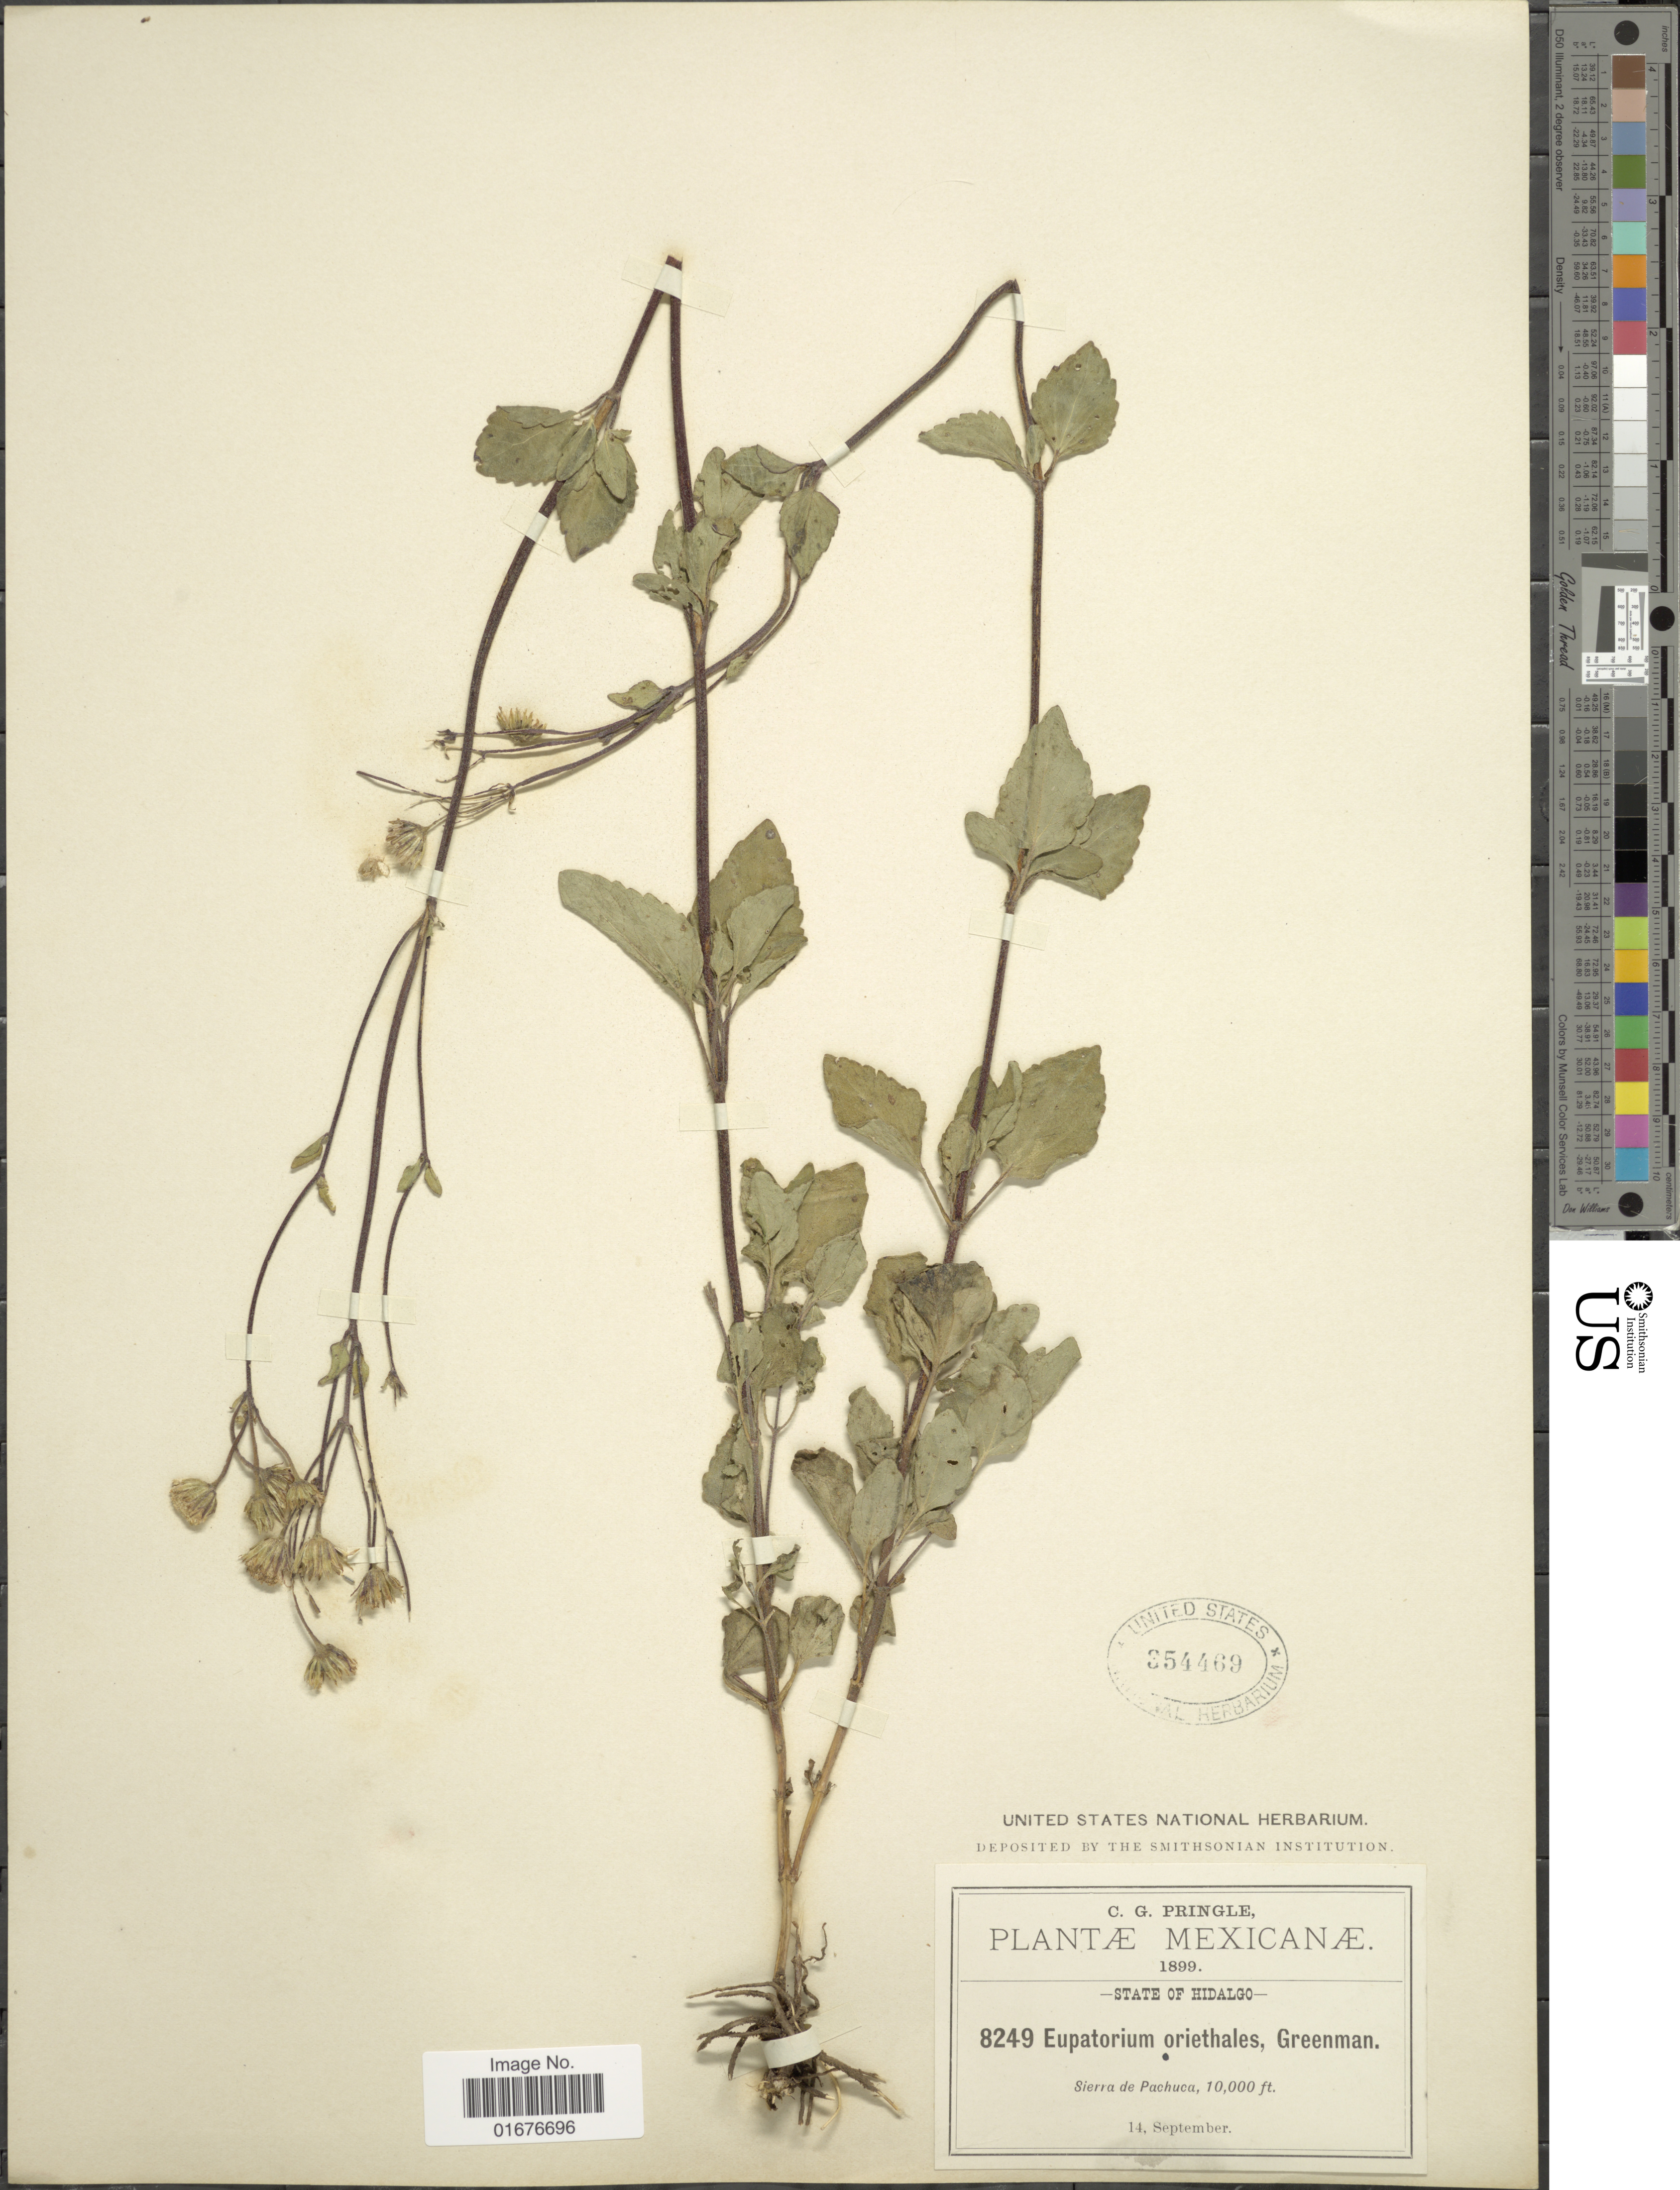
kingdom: Plantae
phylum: Tracheophyta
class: Magnoliopsida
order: Asterales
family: Asteraceae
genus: Ageratina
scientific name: Ageratina prunellaefolia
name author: (Kunth) R.M. King & H. Rob.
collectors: C. G. Pringle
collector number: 8249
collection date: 1899-09-14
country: Mexico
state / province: Hidalgo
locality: Sierra de Pachuca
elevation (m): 3048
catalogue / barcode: US 354469